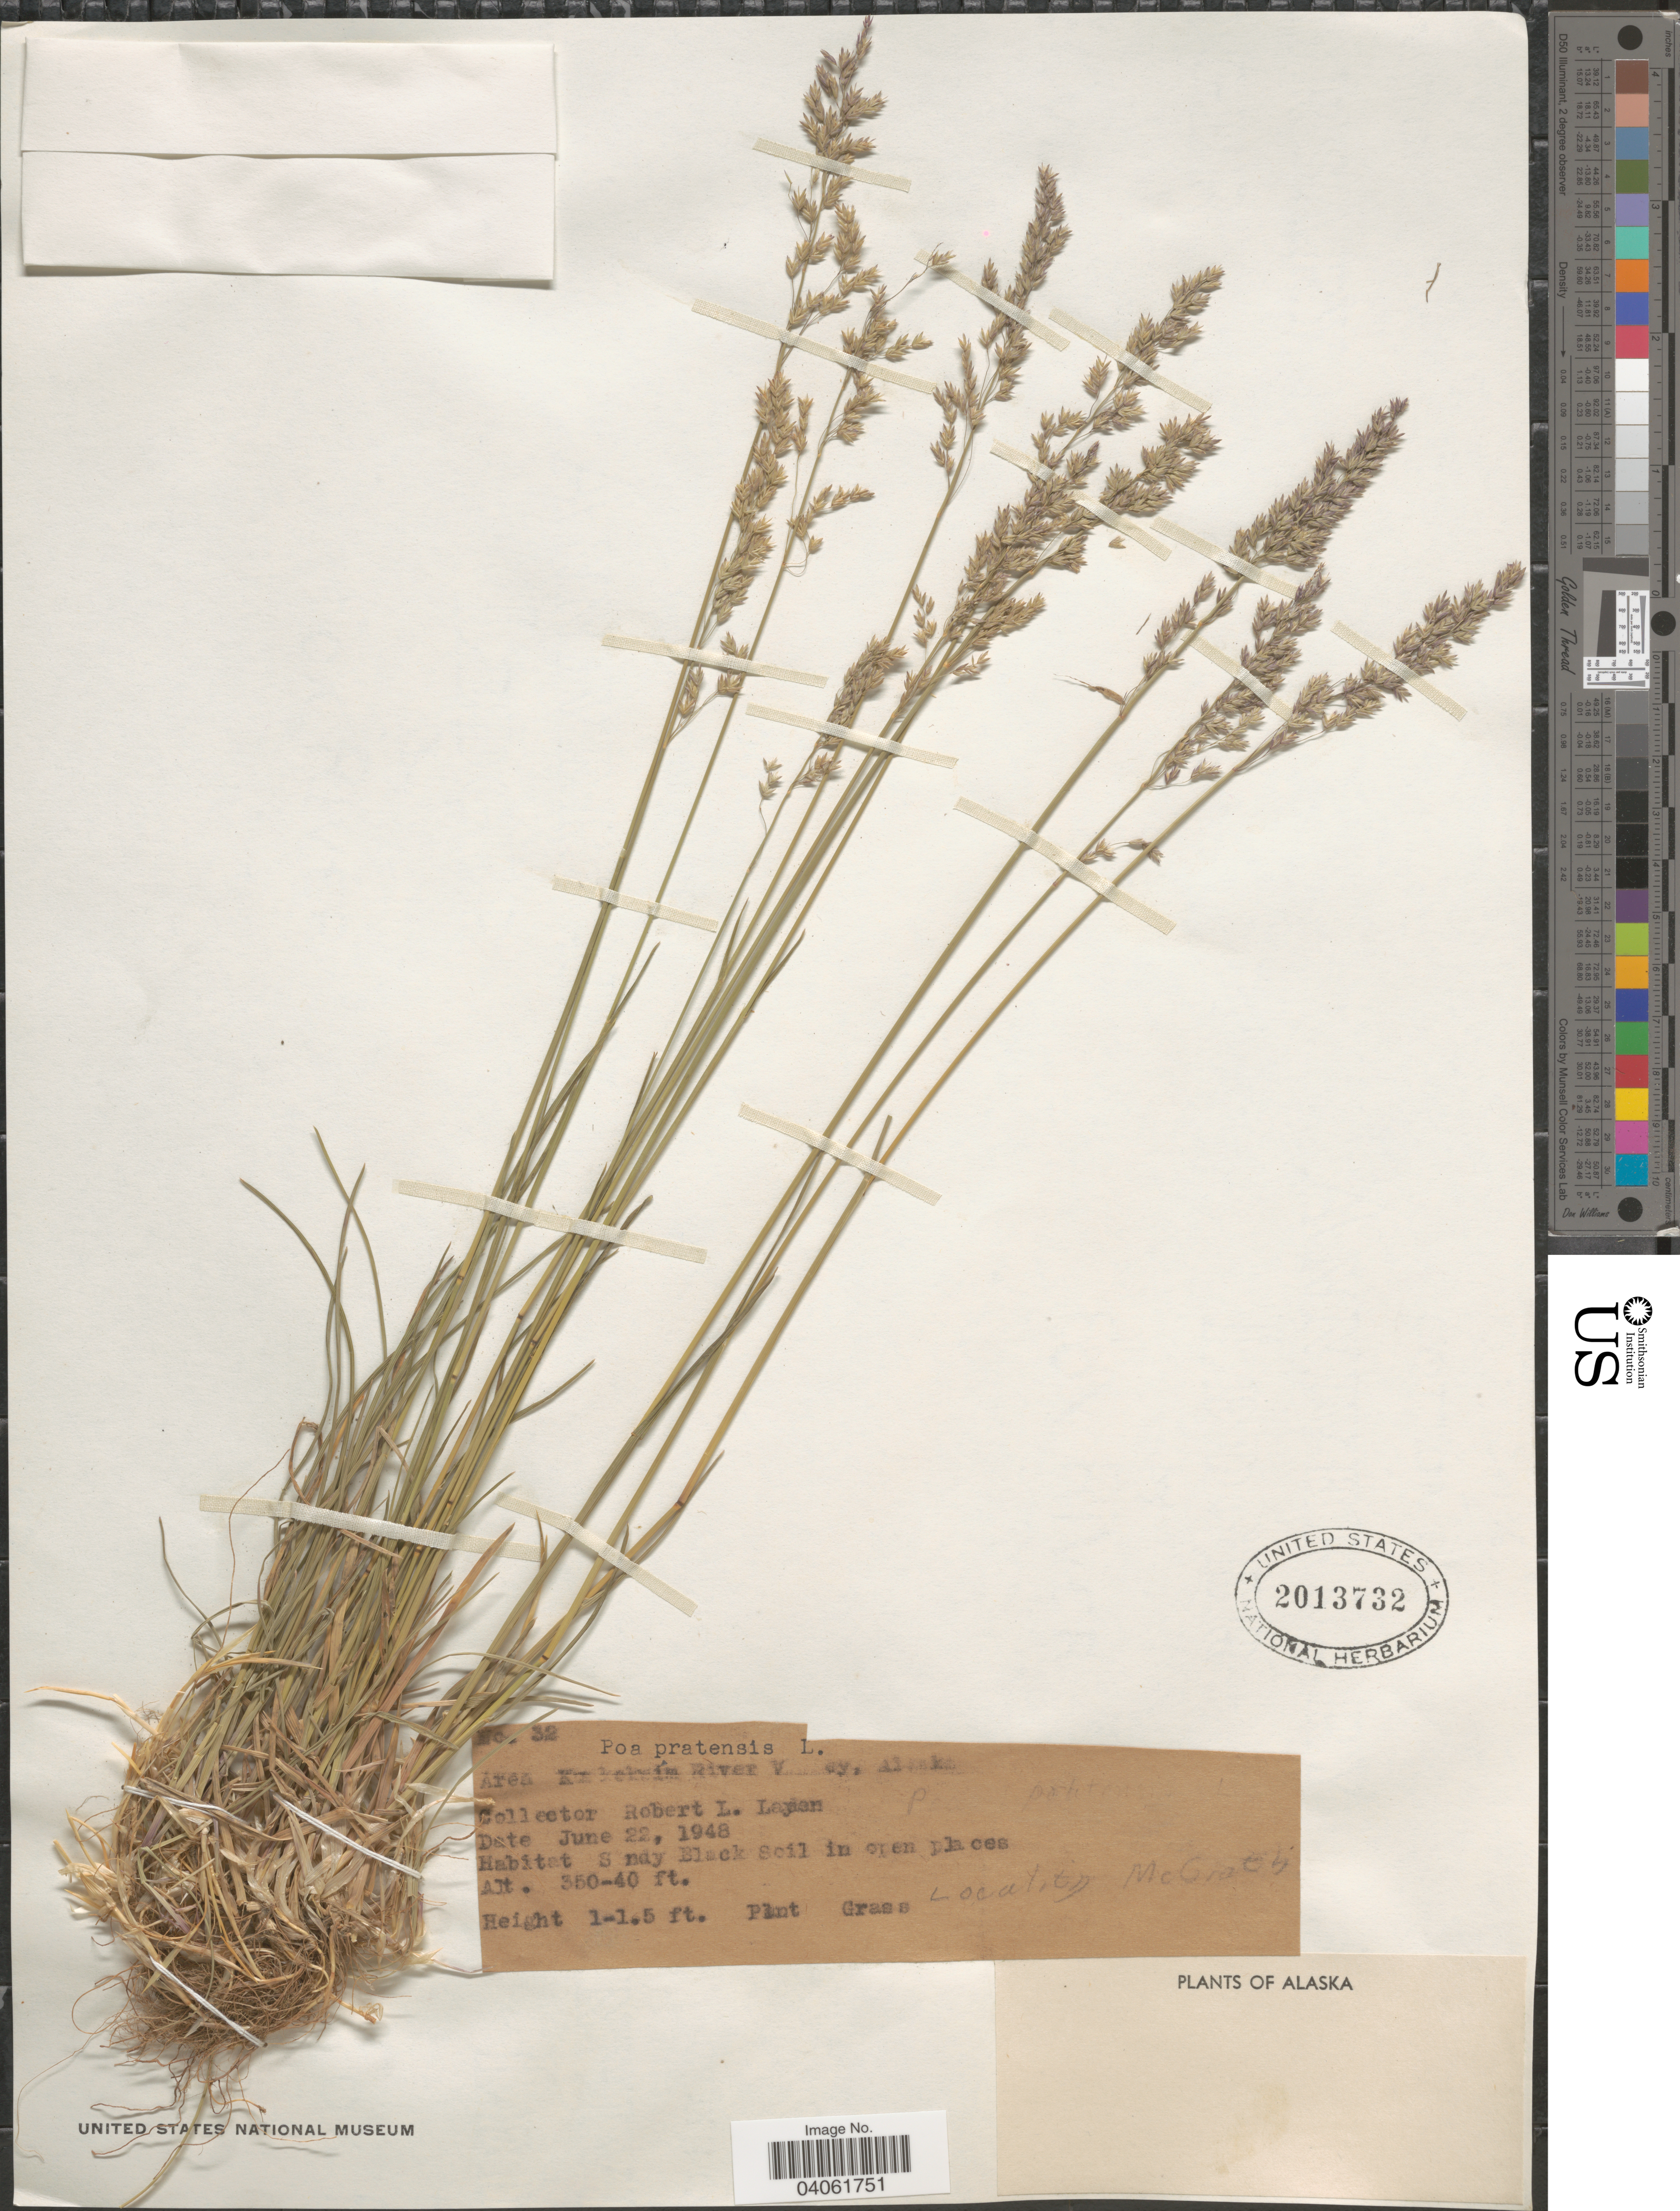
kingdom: Plantae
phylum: Tracheophyta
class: Liliopsida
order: Poales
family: Poaceae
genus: Poa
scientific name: Poa pratensis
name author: L.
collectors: R. Layden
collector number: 32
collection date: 1948-06-22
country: United States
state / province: Alaska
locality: Kuskokwim River Valley. McGrath.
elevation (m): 107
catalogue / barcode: US 2013732